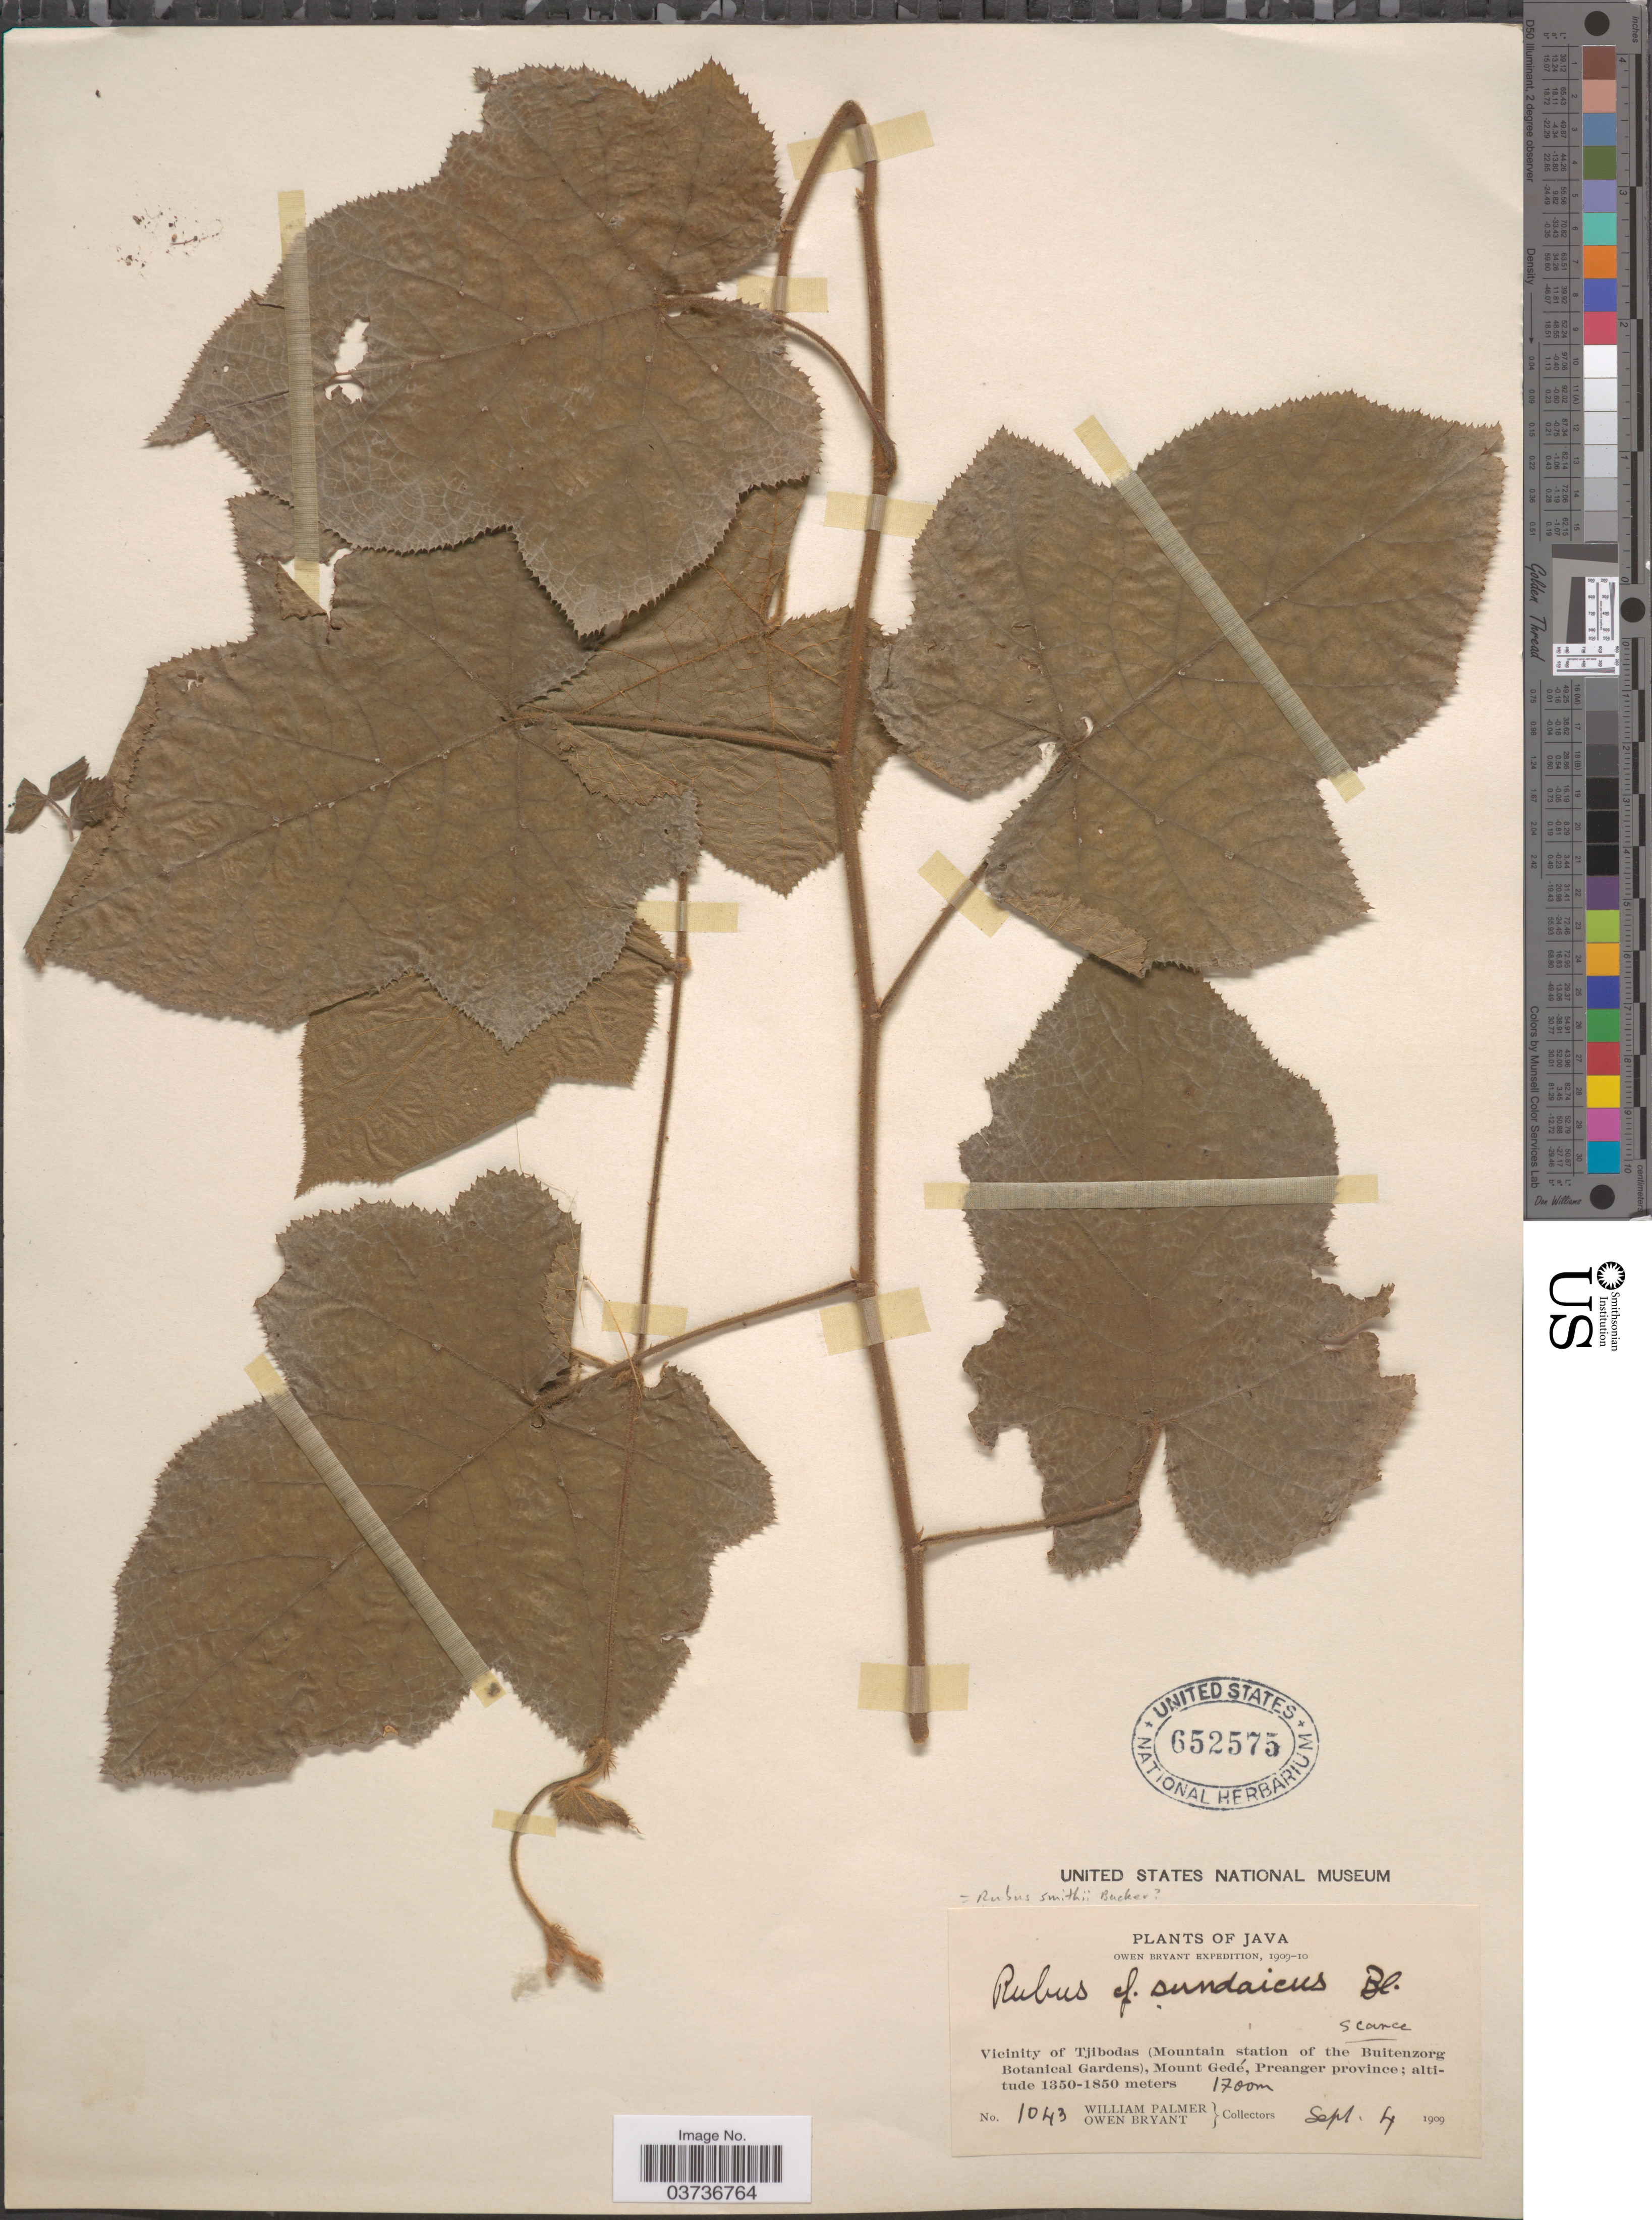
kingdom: Plantae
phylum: Tracheophyta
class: Magnoliopsida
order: Rosales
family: Rosaceae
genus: Rubus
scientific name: Rubus sp.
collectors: W. Palmer & O. Bryant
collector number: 1043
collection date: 1909-09-04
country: Indonesia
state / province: Java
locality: Vicinity of Tjibodas (Mountain station of the Buitenzorg Botanical Gardens), Mount Gedé, Preanger province.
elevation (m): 1700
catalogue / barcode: US 652575